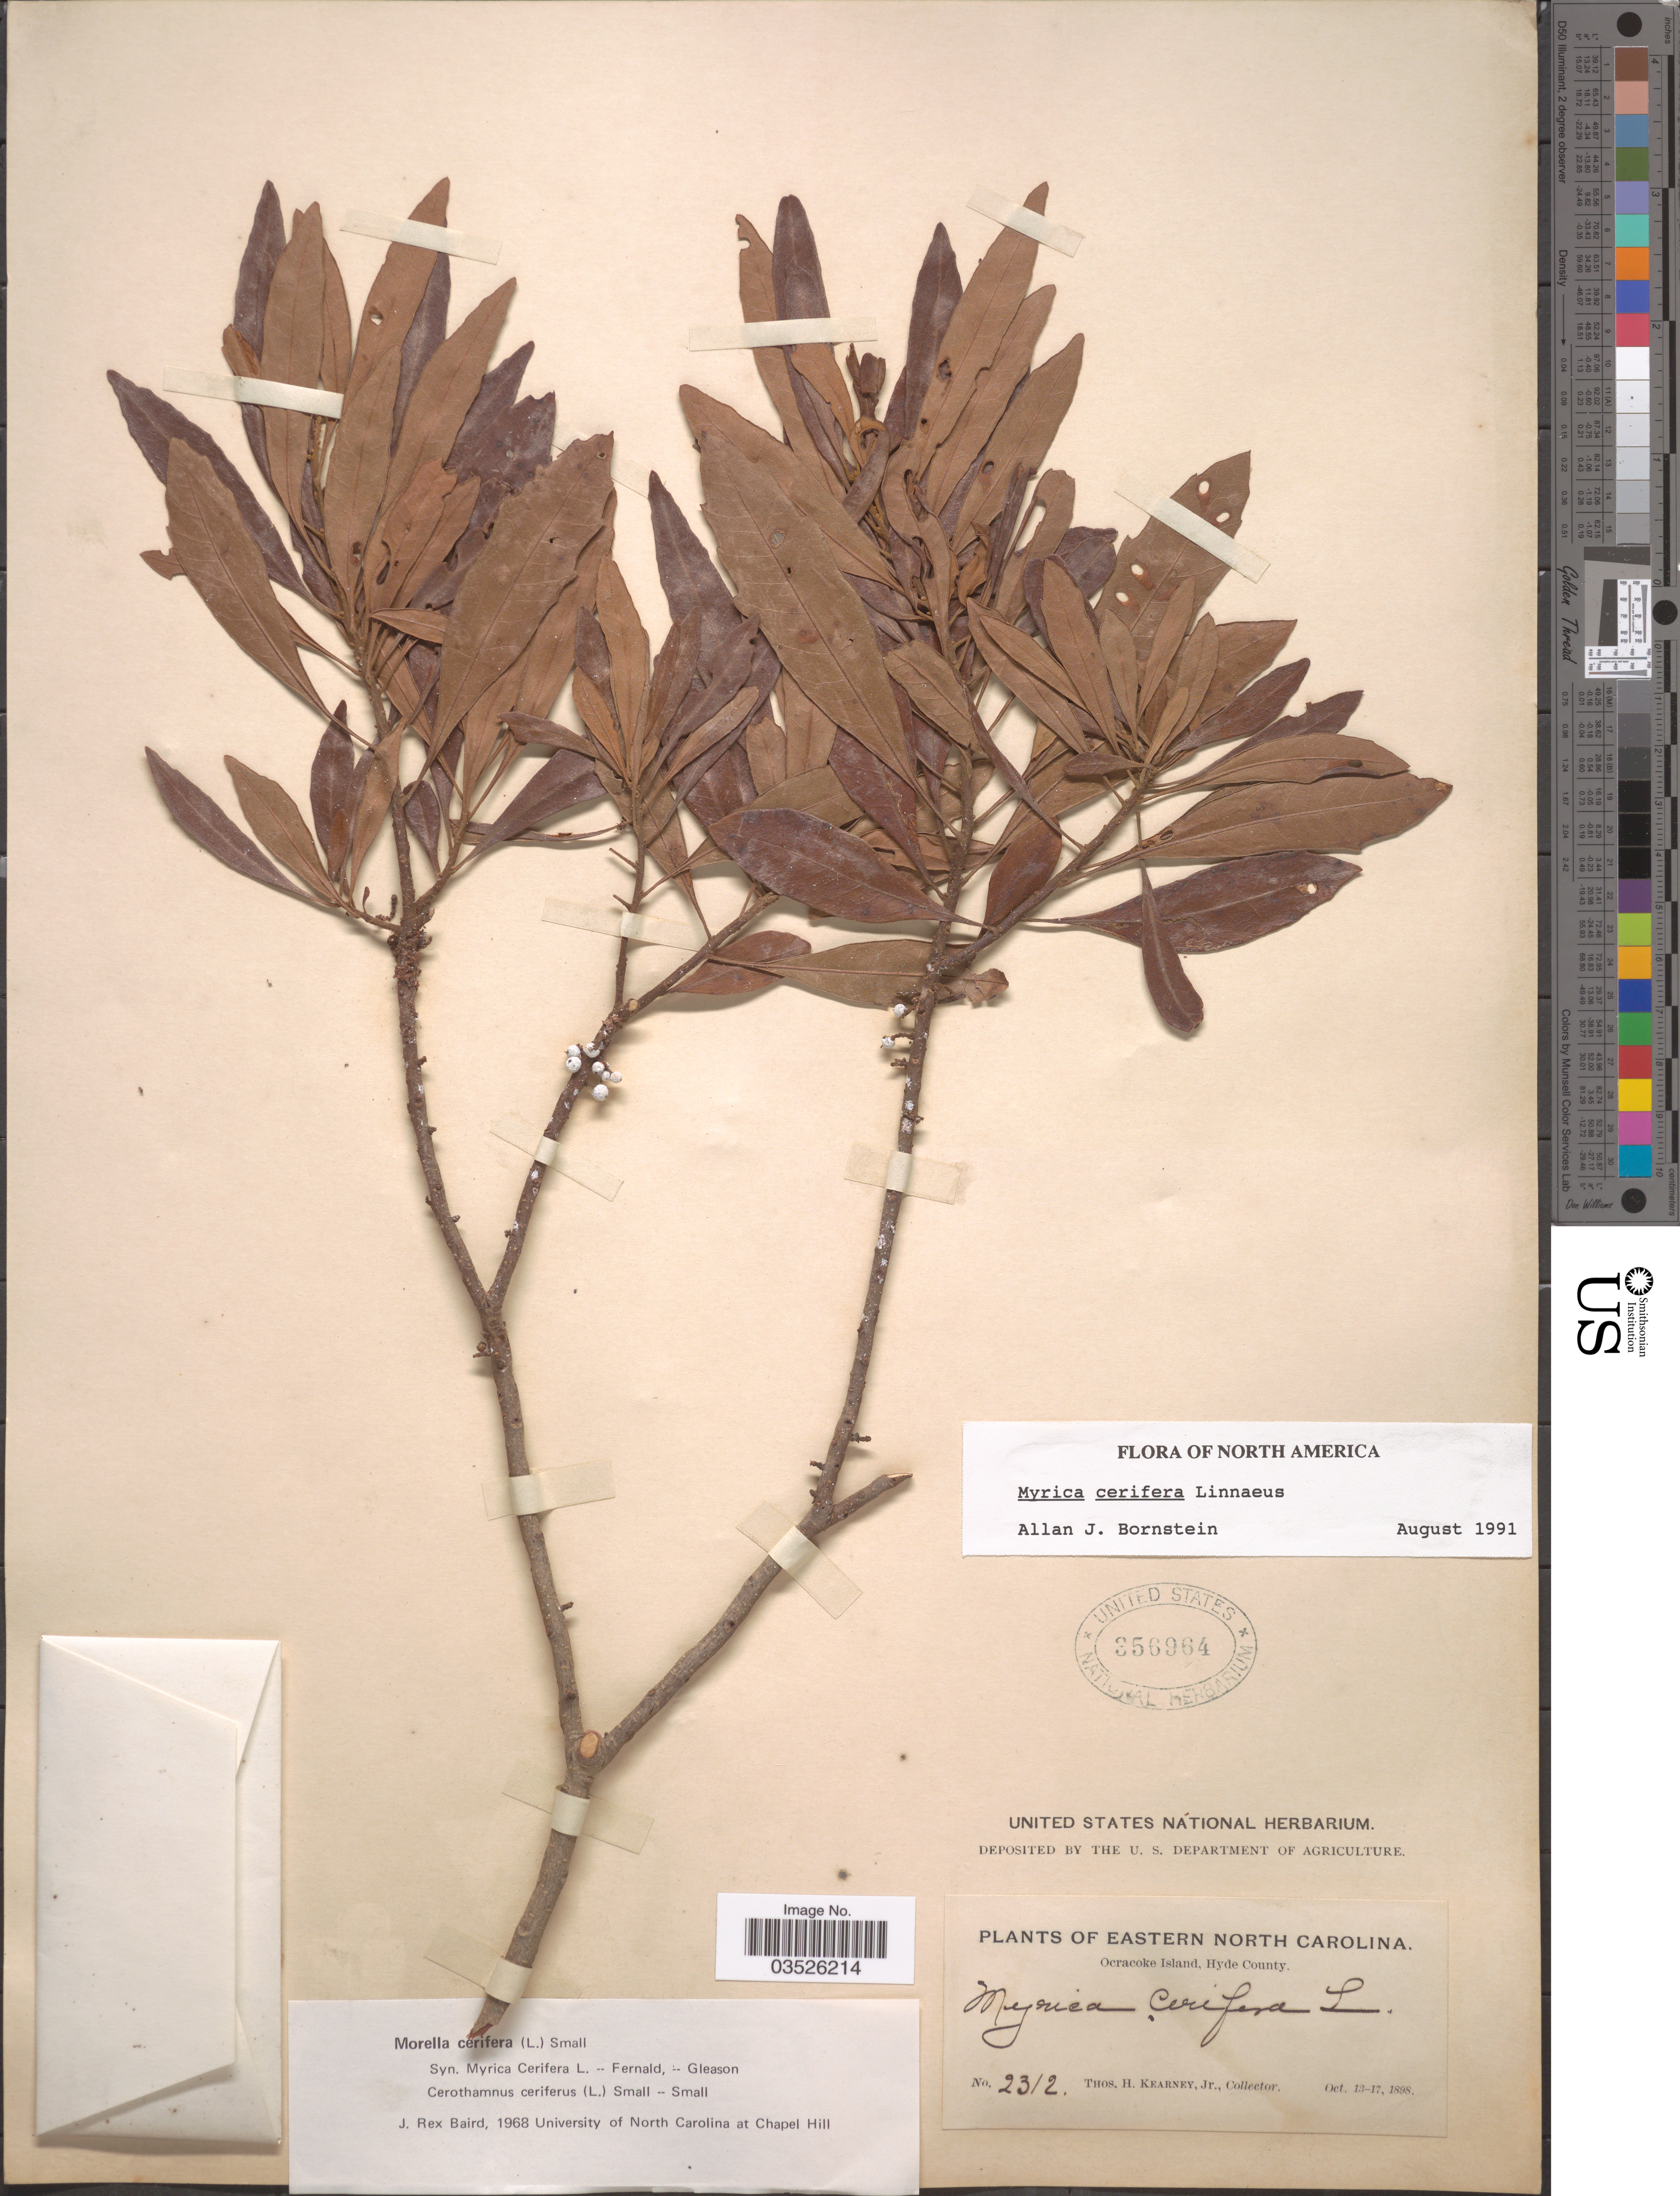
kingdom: Plantae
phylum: Tracheophyta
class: Magnoliopsida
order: Fagales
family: Myricaceae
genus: Morella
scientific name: Morella cerifera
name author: (L.) Small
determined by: Baird, James Rex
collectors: T. H. Kearney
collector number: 2312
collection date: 1898-10-13/1898-10-17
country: United States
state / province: North Carolina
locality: Eastern North Carolina. Ocracoke Island, Hyde County.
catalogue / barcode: US 356964